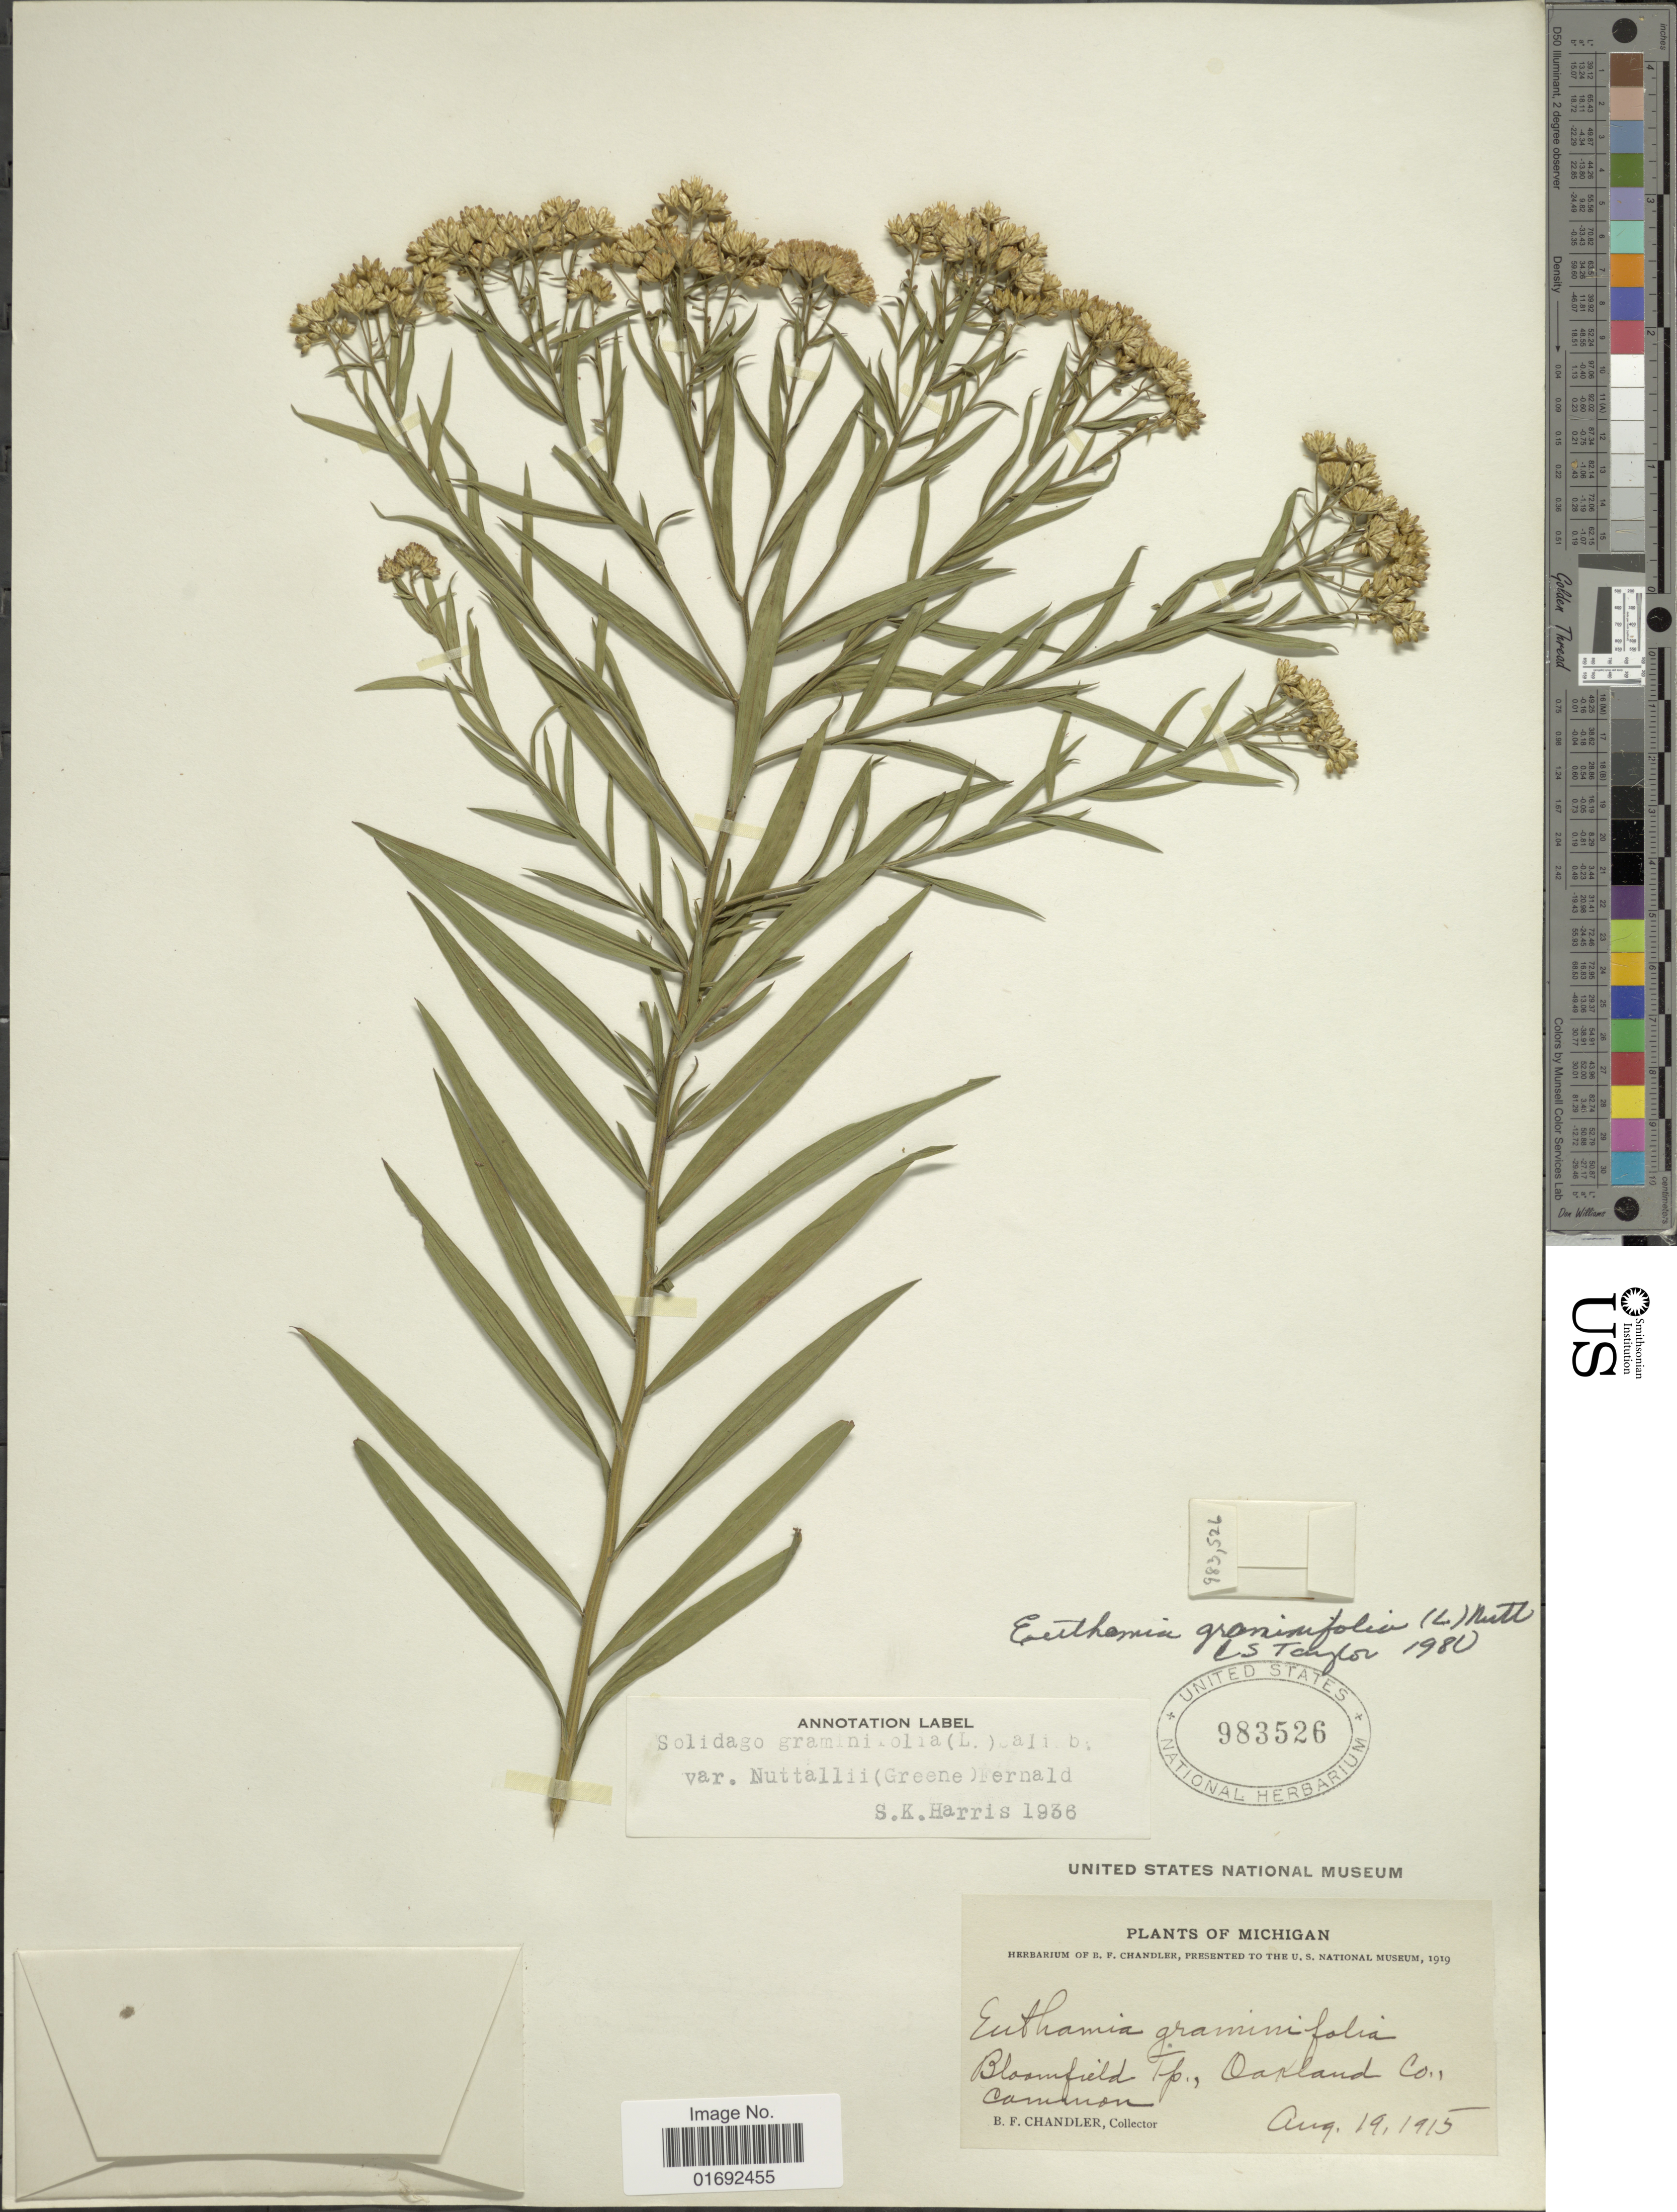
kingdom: Plantae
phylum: Tracheophyta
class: Magnoliopsida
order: Asterales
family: Asteraceae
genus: Euthamia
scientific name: Euthamia graminifolia var. nuttalii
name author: (S.W. Greene) W. Stone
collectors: B. F. Chandler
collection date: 1915-08-19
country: United States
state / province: Michigan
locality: Bloomfield Tp., Oakland Co.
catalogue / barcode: US 983526